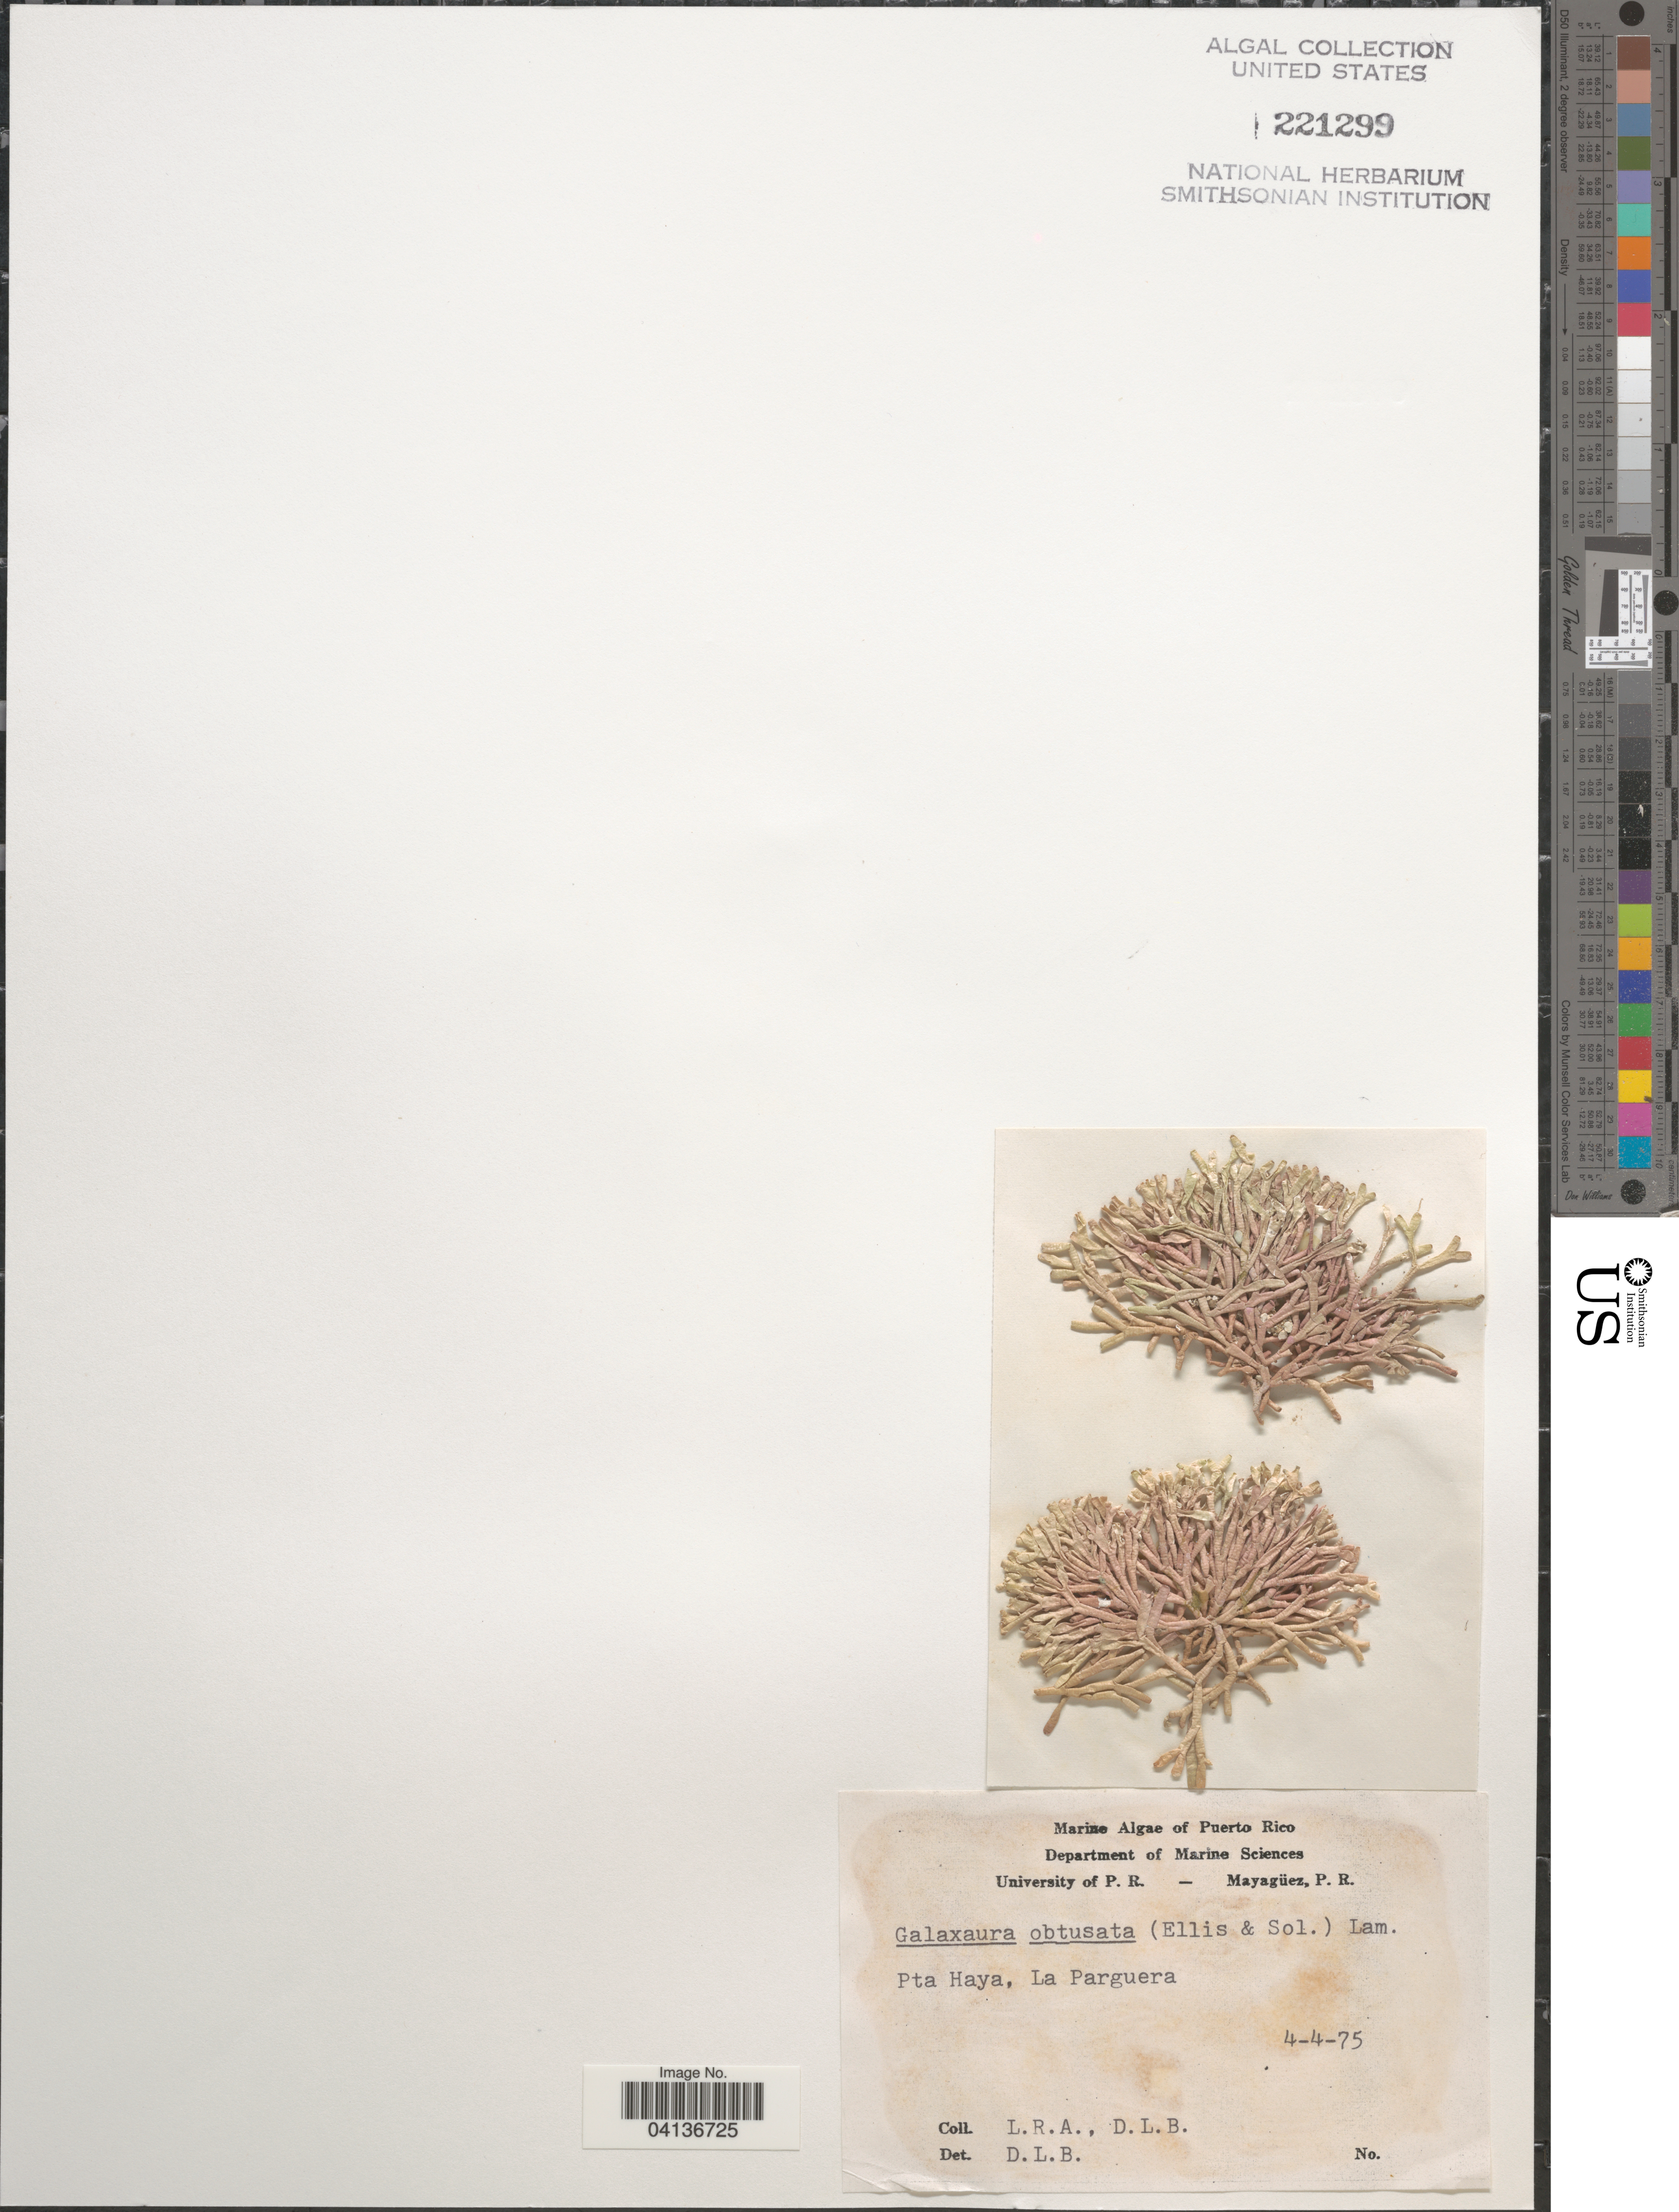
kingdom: Plantae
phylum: Rhodophyta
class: Florideophyceae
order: Nemaliales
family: Galaxauraceae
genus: Galaxaura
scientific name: Galaxaura obtusata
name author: (Ellis & Sol.) J.V.Lamouroux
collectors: L. R. A. & D. L. B.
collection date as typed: Transcribed d/m/y: 4/4/75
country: Puerto Rico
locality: Pta Haya, La Parguera.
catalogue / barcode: US 221299